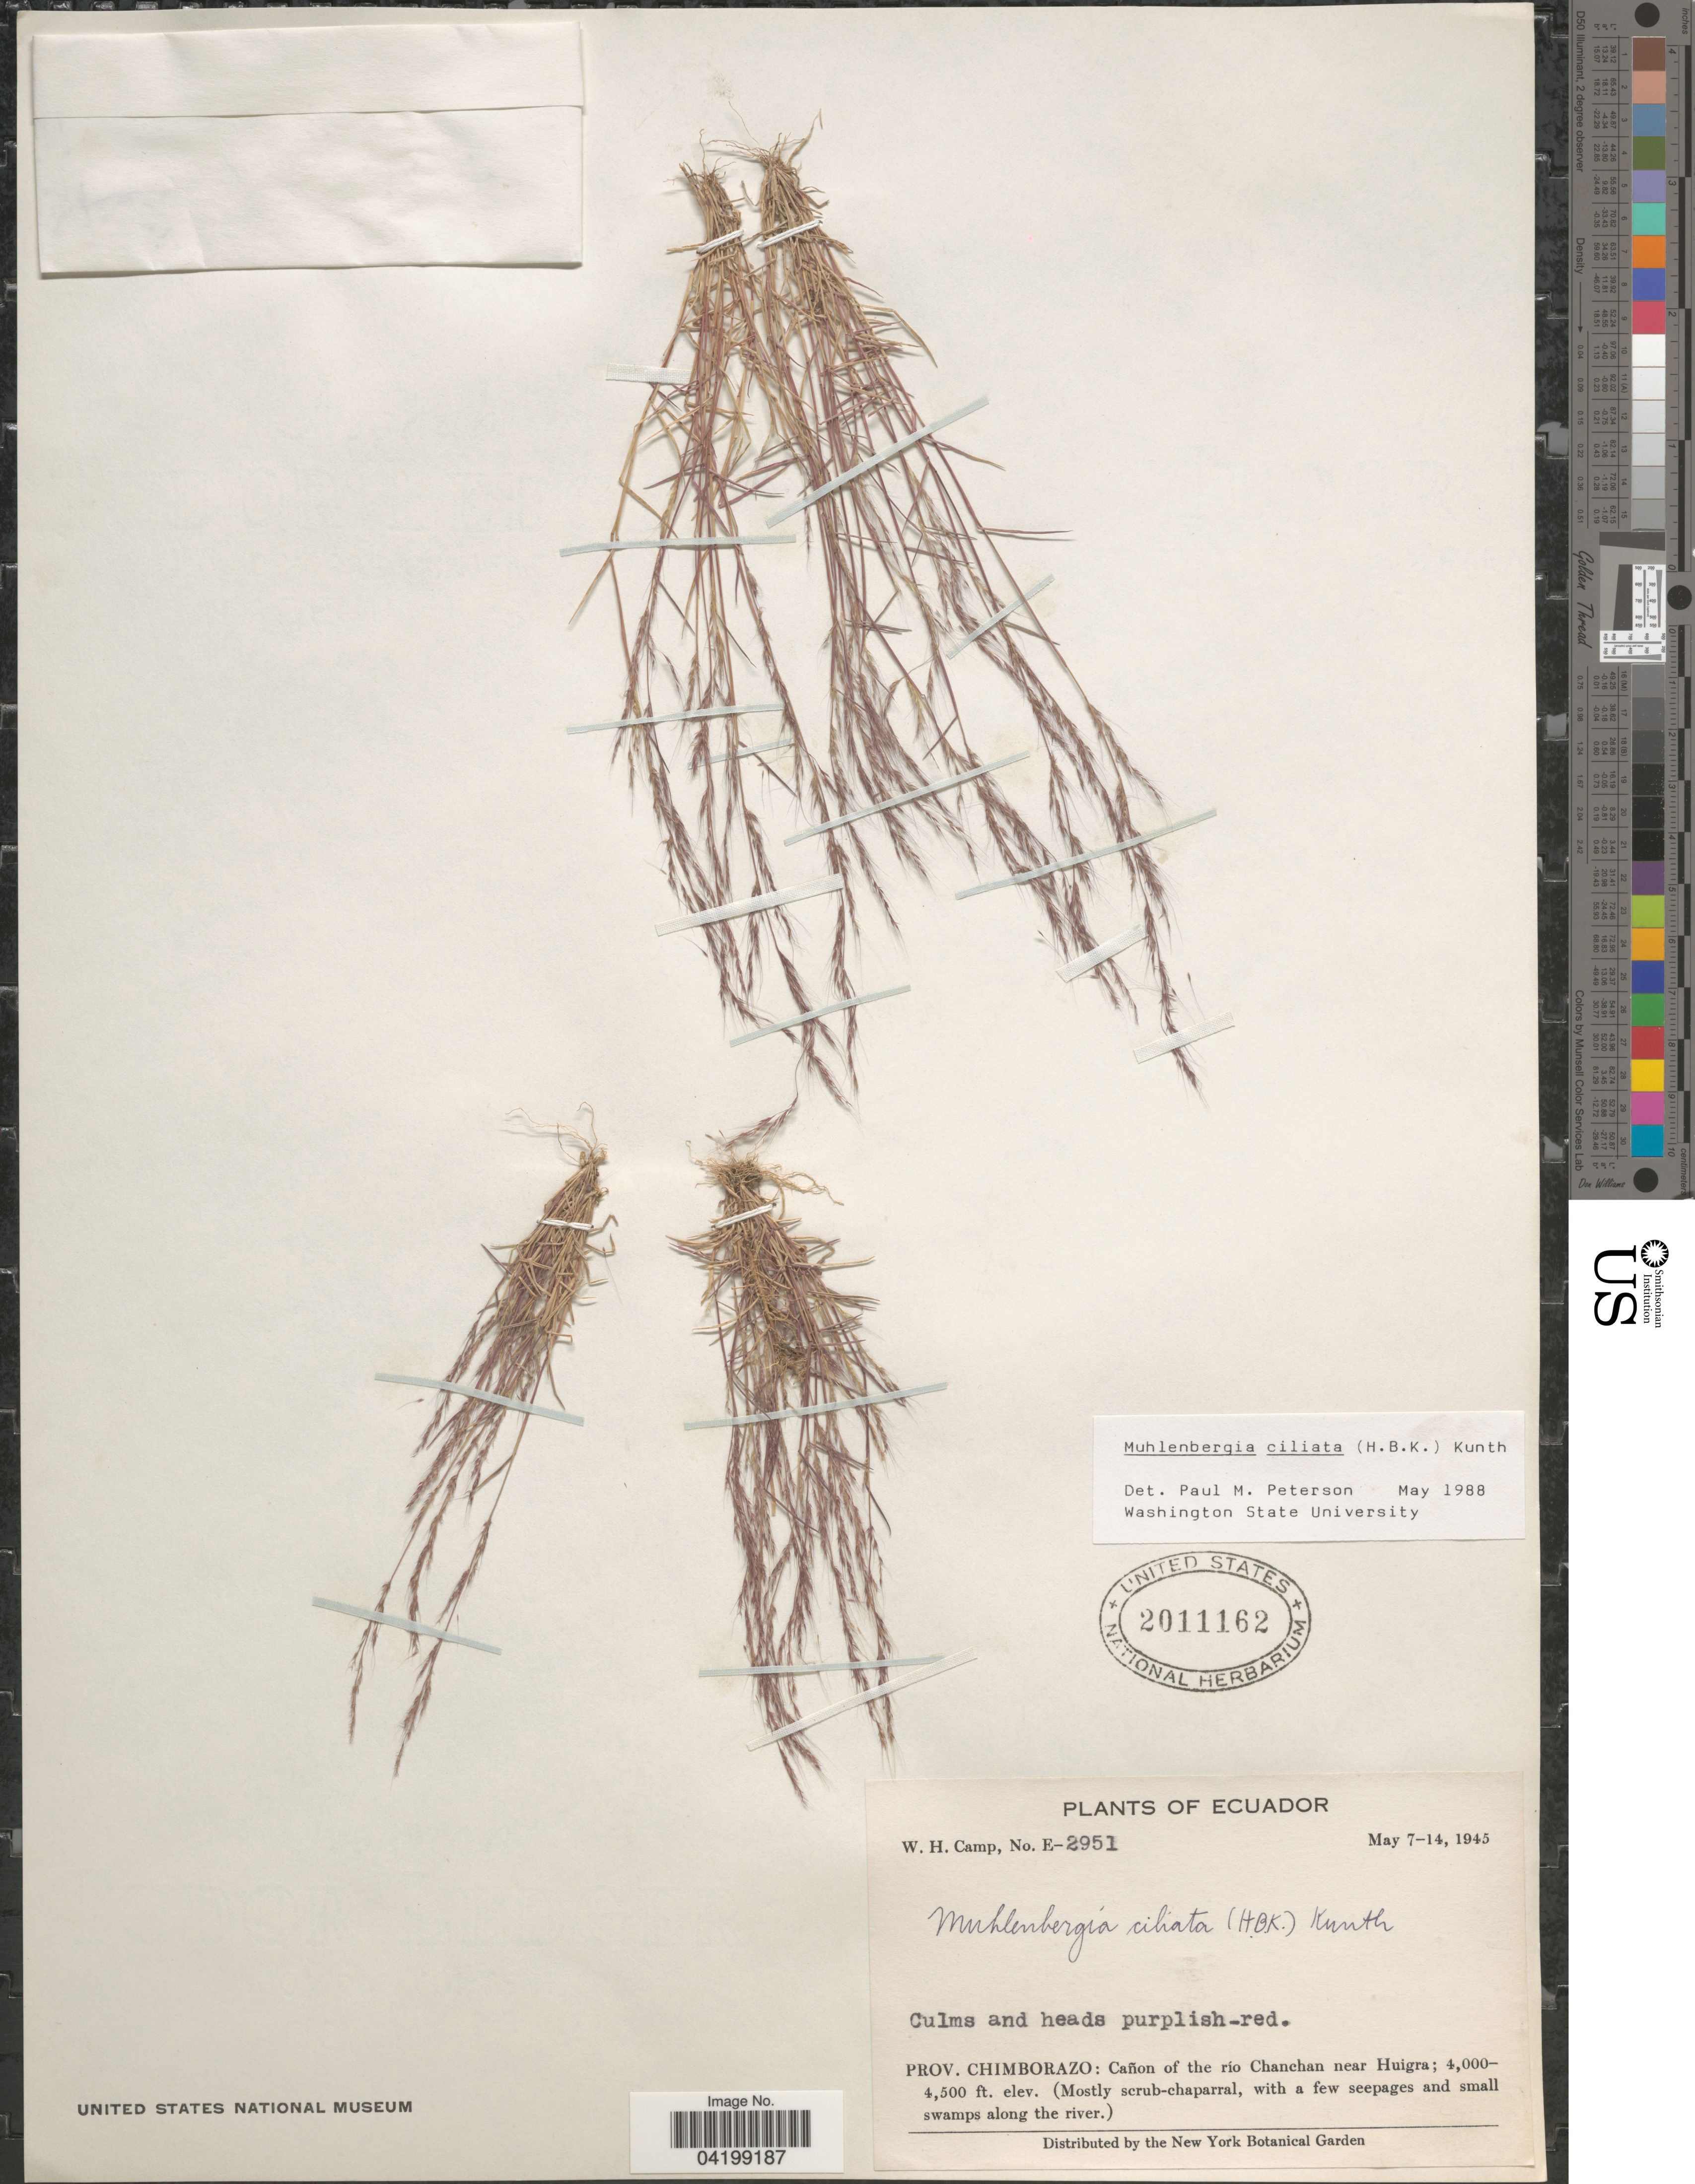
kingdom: Plantae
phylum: Tracheophyta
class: Liliopsida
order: Poales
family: Poaceae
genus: Muhlenbergia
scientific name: Muhlenbergia ciliata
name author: (Kunth) Trin.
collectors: W. H. Camp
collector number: E-2951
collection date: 1945-05-07/1945-05-14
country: Ecuador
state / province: Chimborazo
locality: Cañon of the río Chanchan near Huigra; (Mostly scrub-chaparral, with a few seepages and small swamps along the river.)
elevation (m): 1219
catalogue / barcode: US 2011162